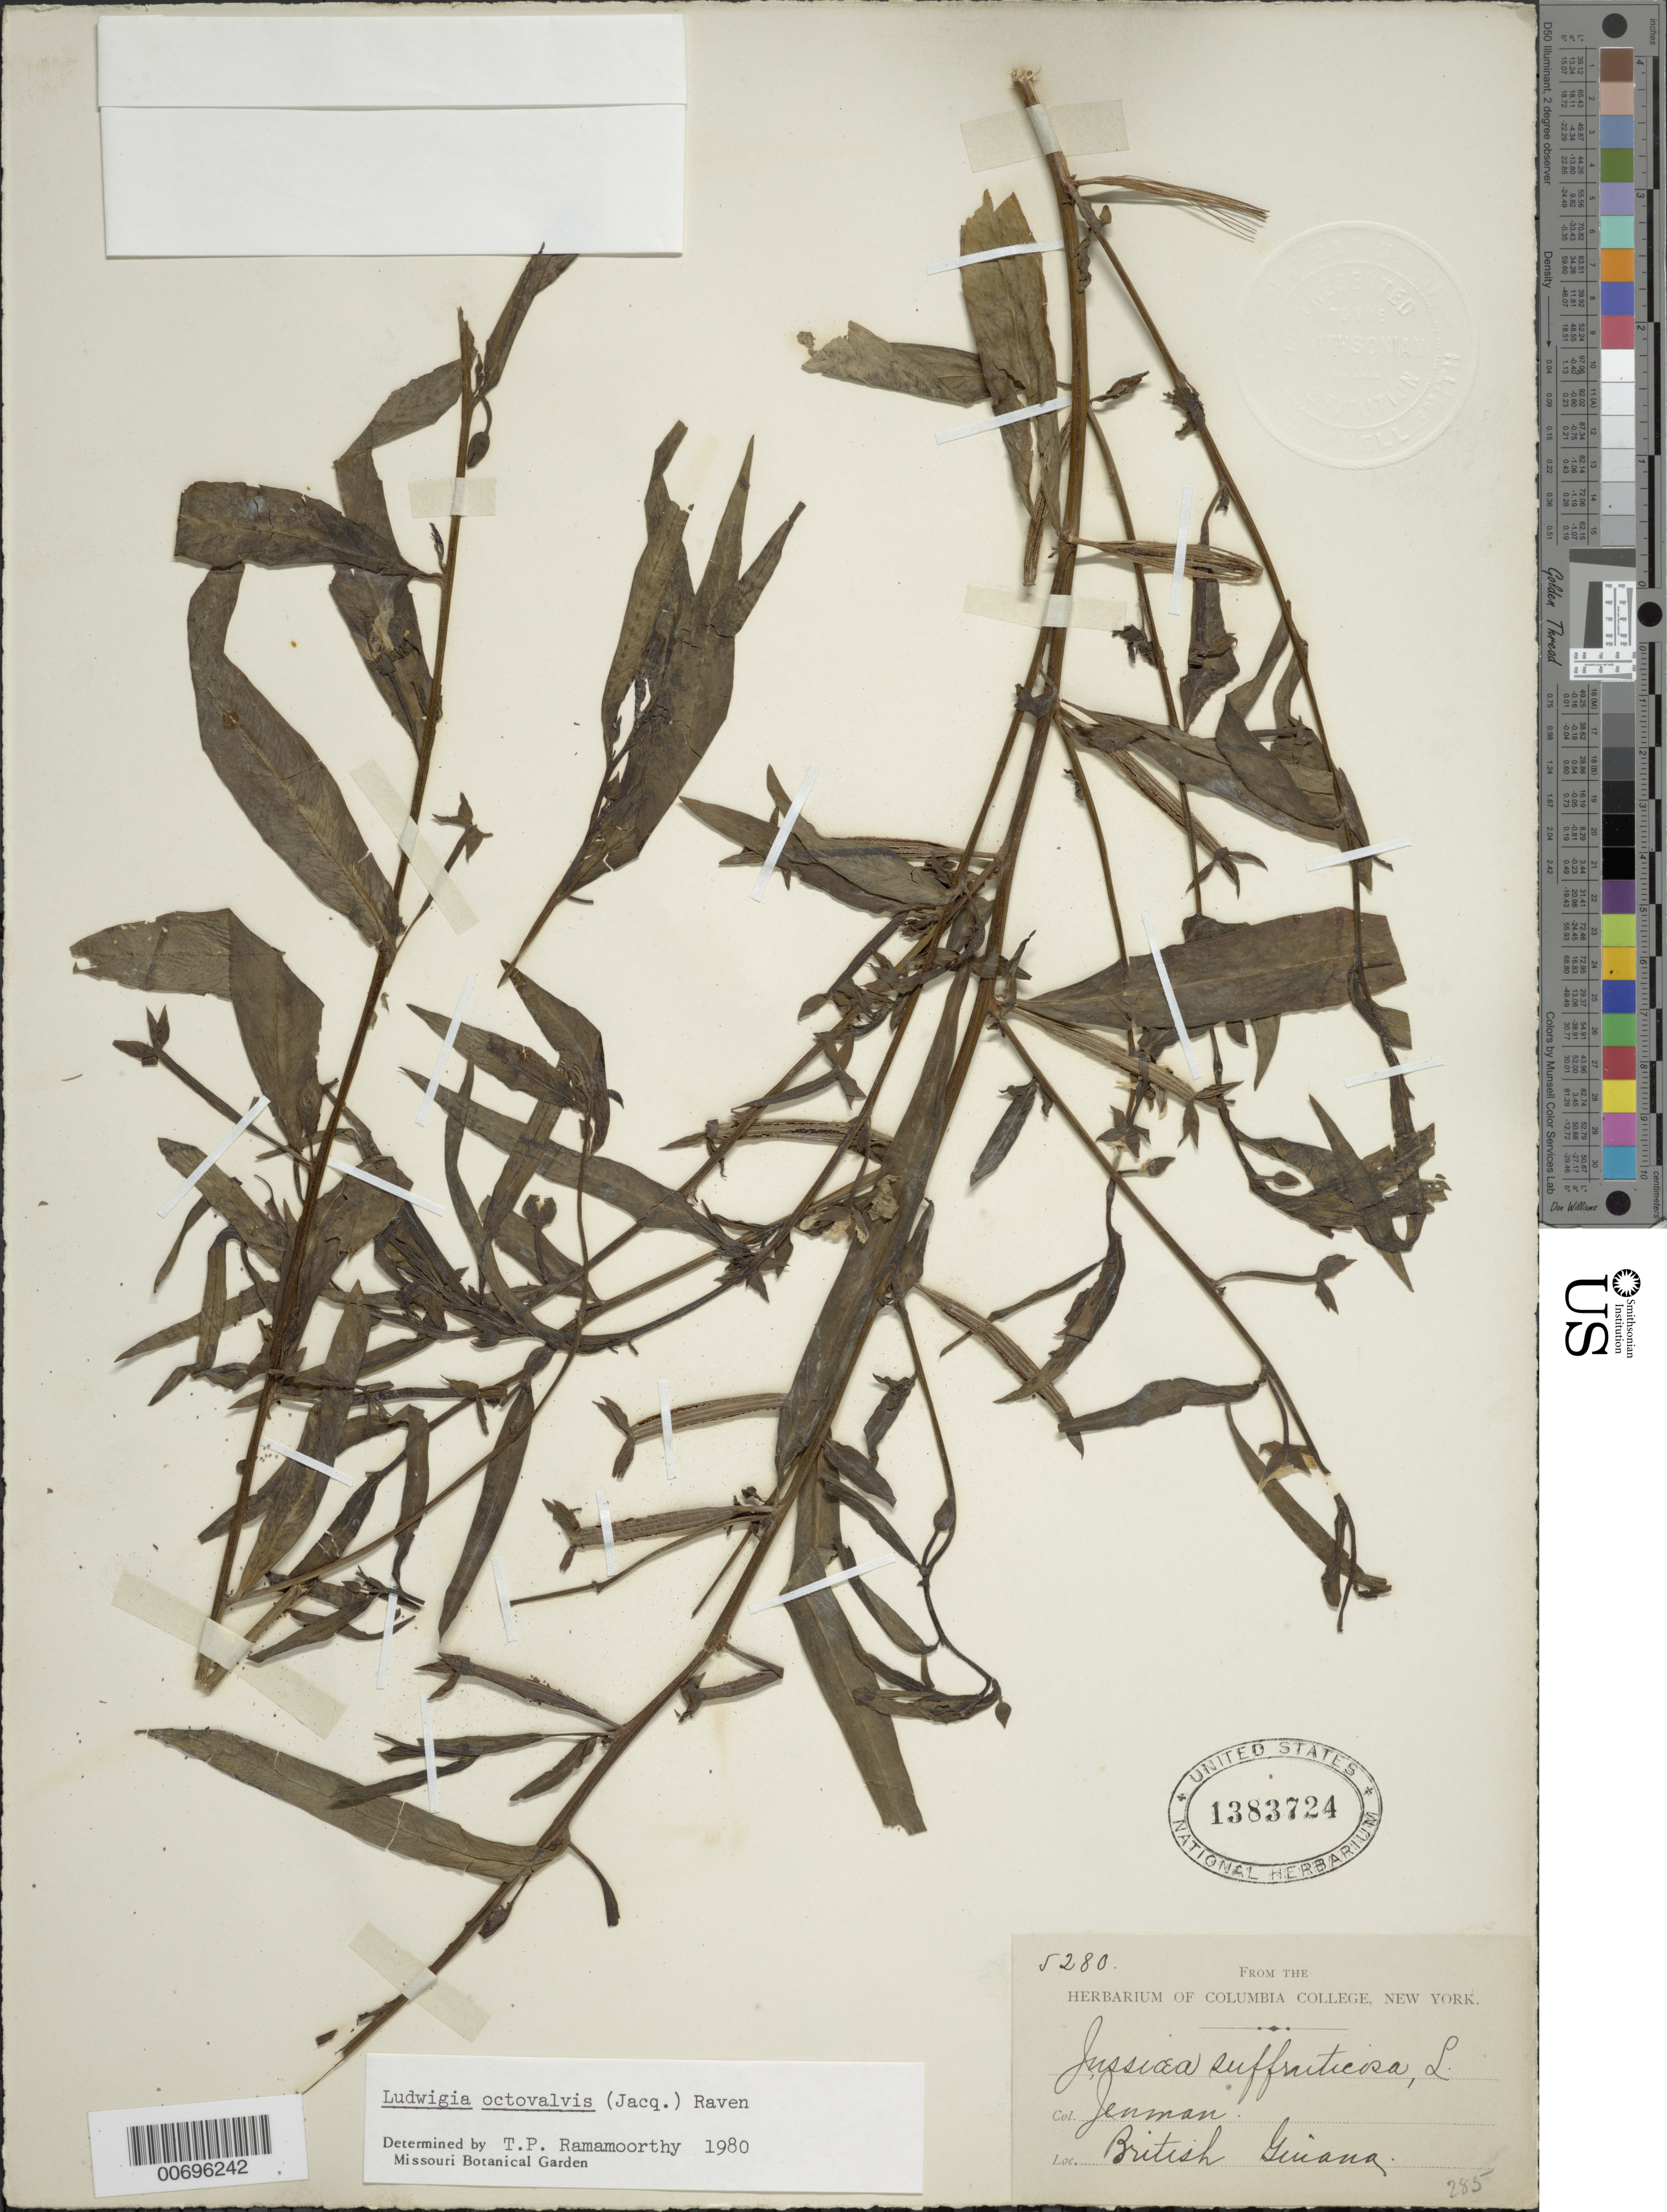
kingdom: Plantae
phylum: Tracheophyta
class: Magnoliopsida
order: Myrtales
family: Onagraceae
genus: Ludwigia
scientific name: Ludwigia octovalvis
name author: (Jacq.) P.H. Raven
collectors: -. Jenman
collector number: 5280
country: Guyana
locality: British Guiana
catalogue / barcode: US 1383724